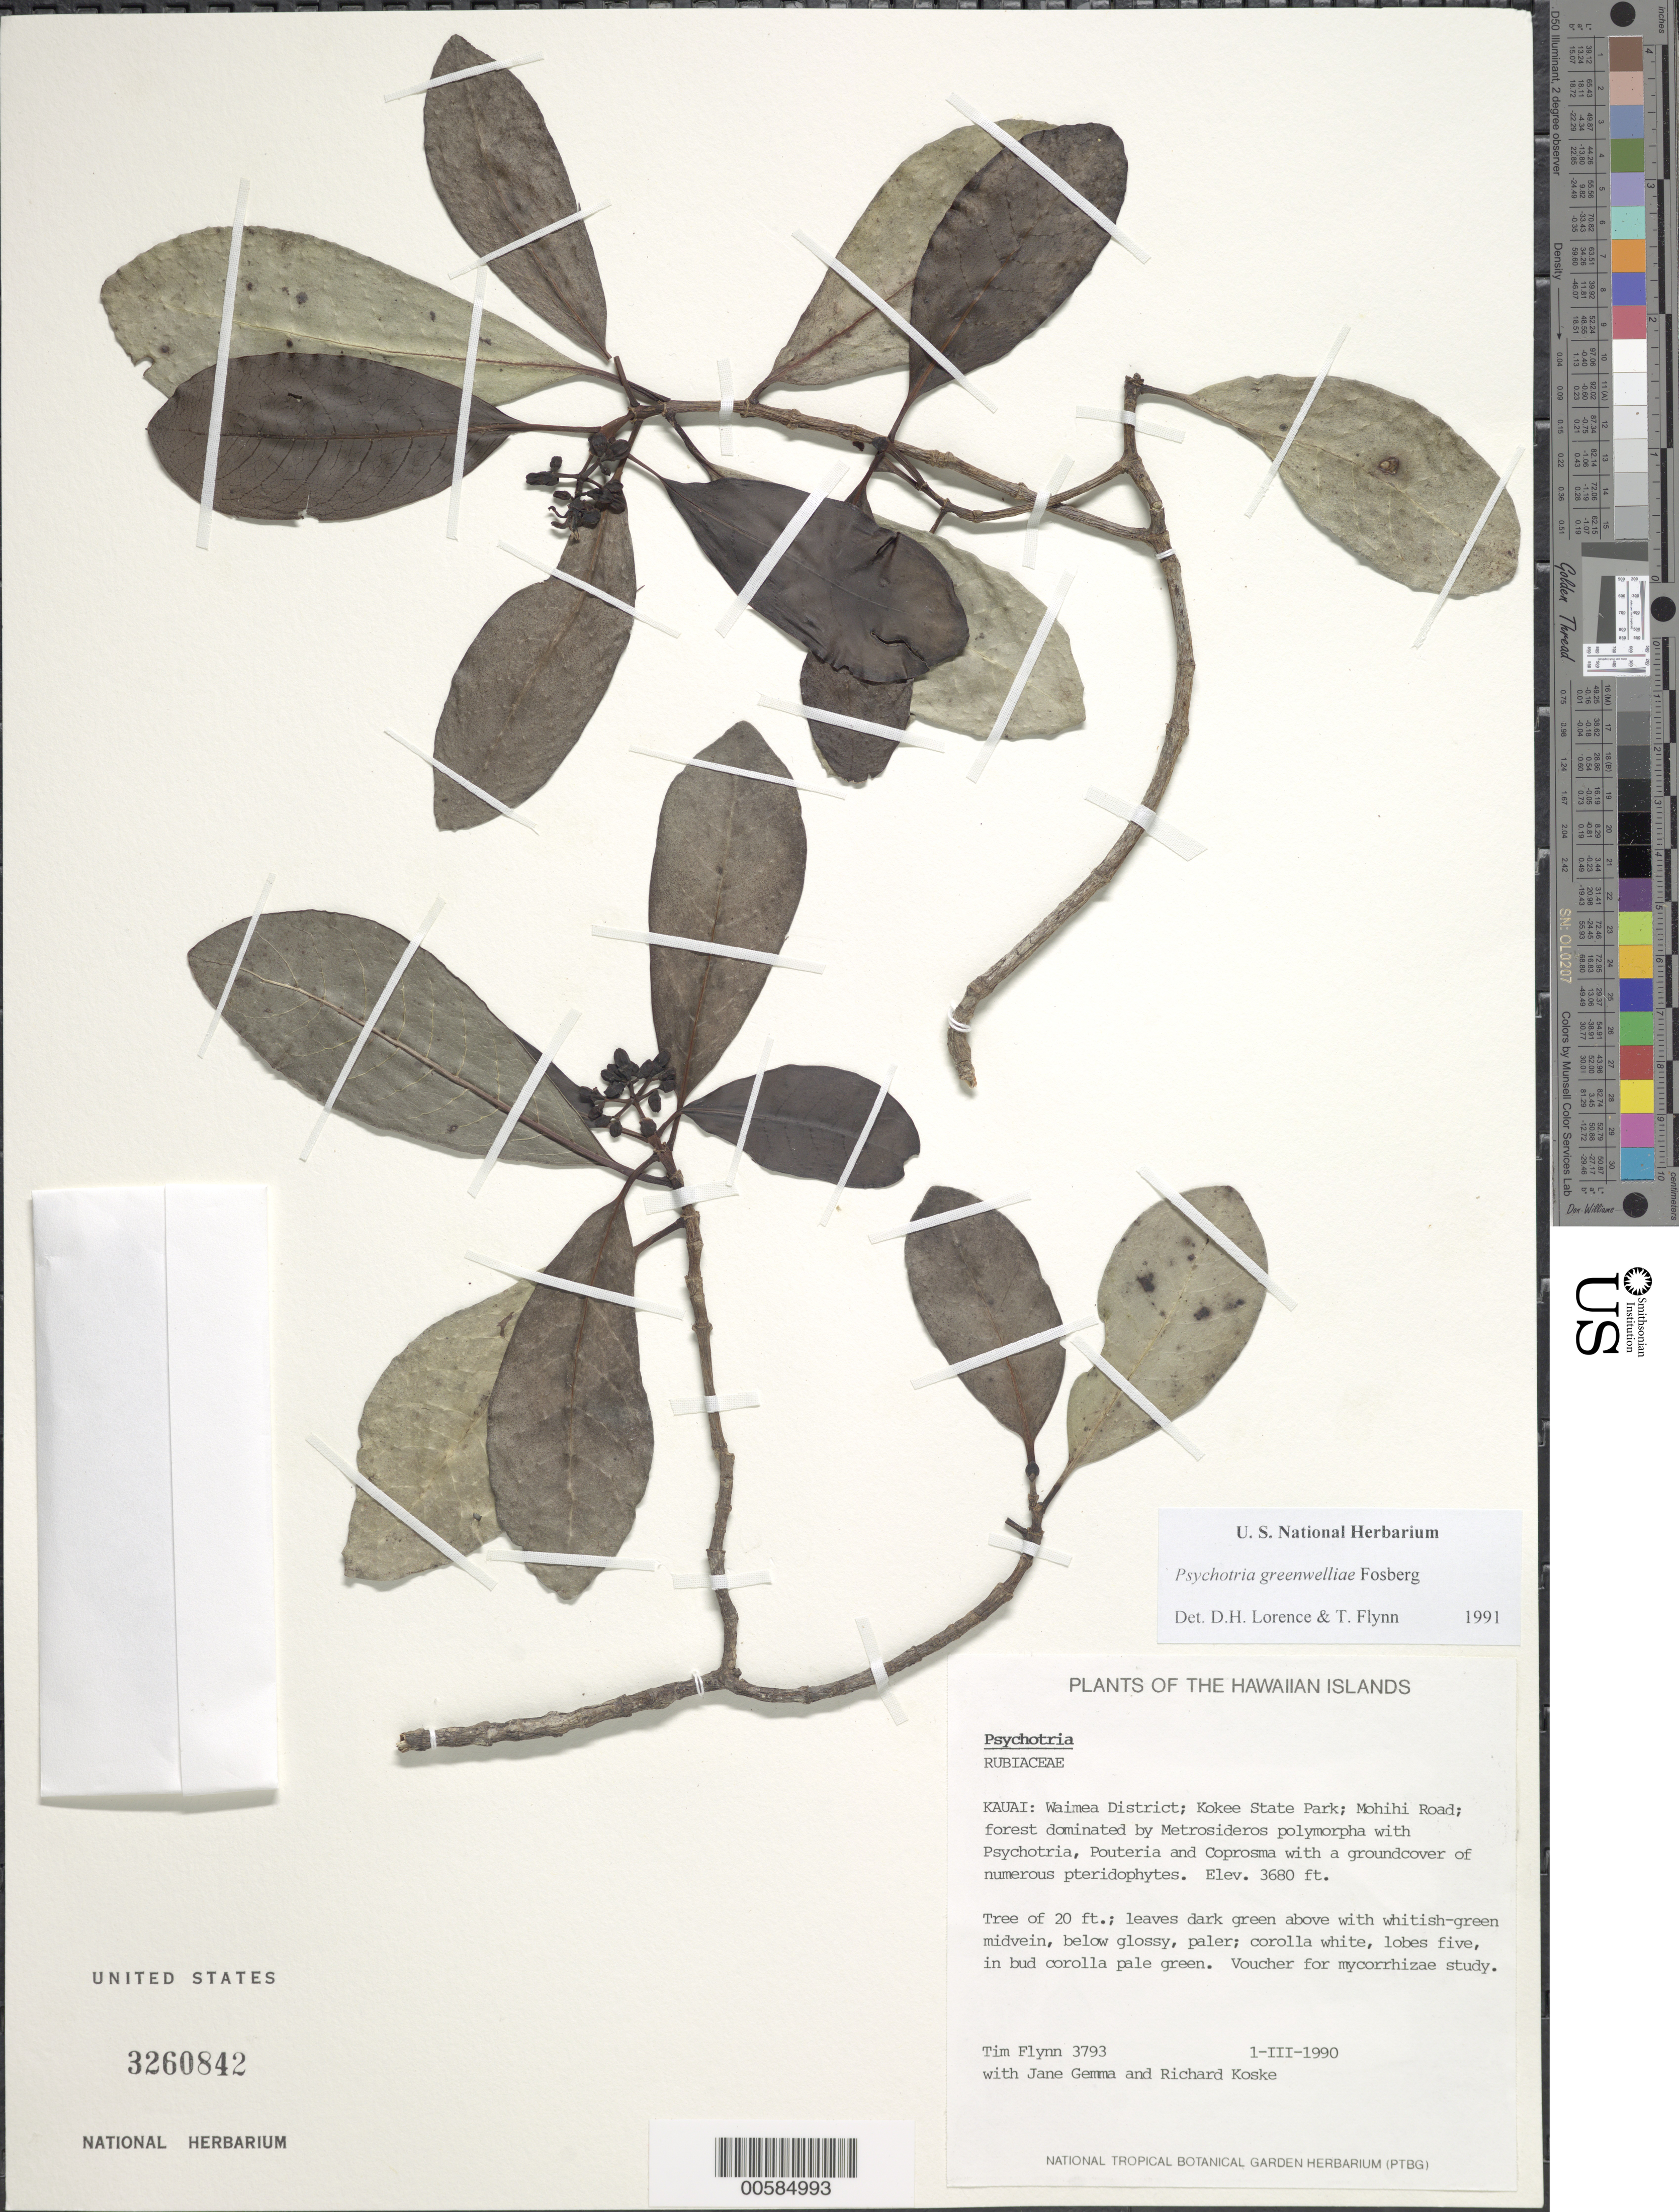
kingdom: Plantae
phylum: Tracheophyta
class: Magnoliopsida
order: Gentianales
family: Rubiaceae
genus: Psychotria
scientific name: Psychotria greenwelliae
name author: Fosberg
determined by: Lorence, David H.; Flynn, T. W.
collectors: T. W. Flynn, J. Gemma & R. Koske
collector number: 3793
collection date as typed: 1 Mar 1990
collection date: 1990-03-01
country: United States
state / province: Hawaii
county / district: Kauai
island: Kaua'i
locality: Waimea District; Kokee State Park; Mohihi Road.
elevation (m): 1122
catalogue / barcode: US 3260842